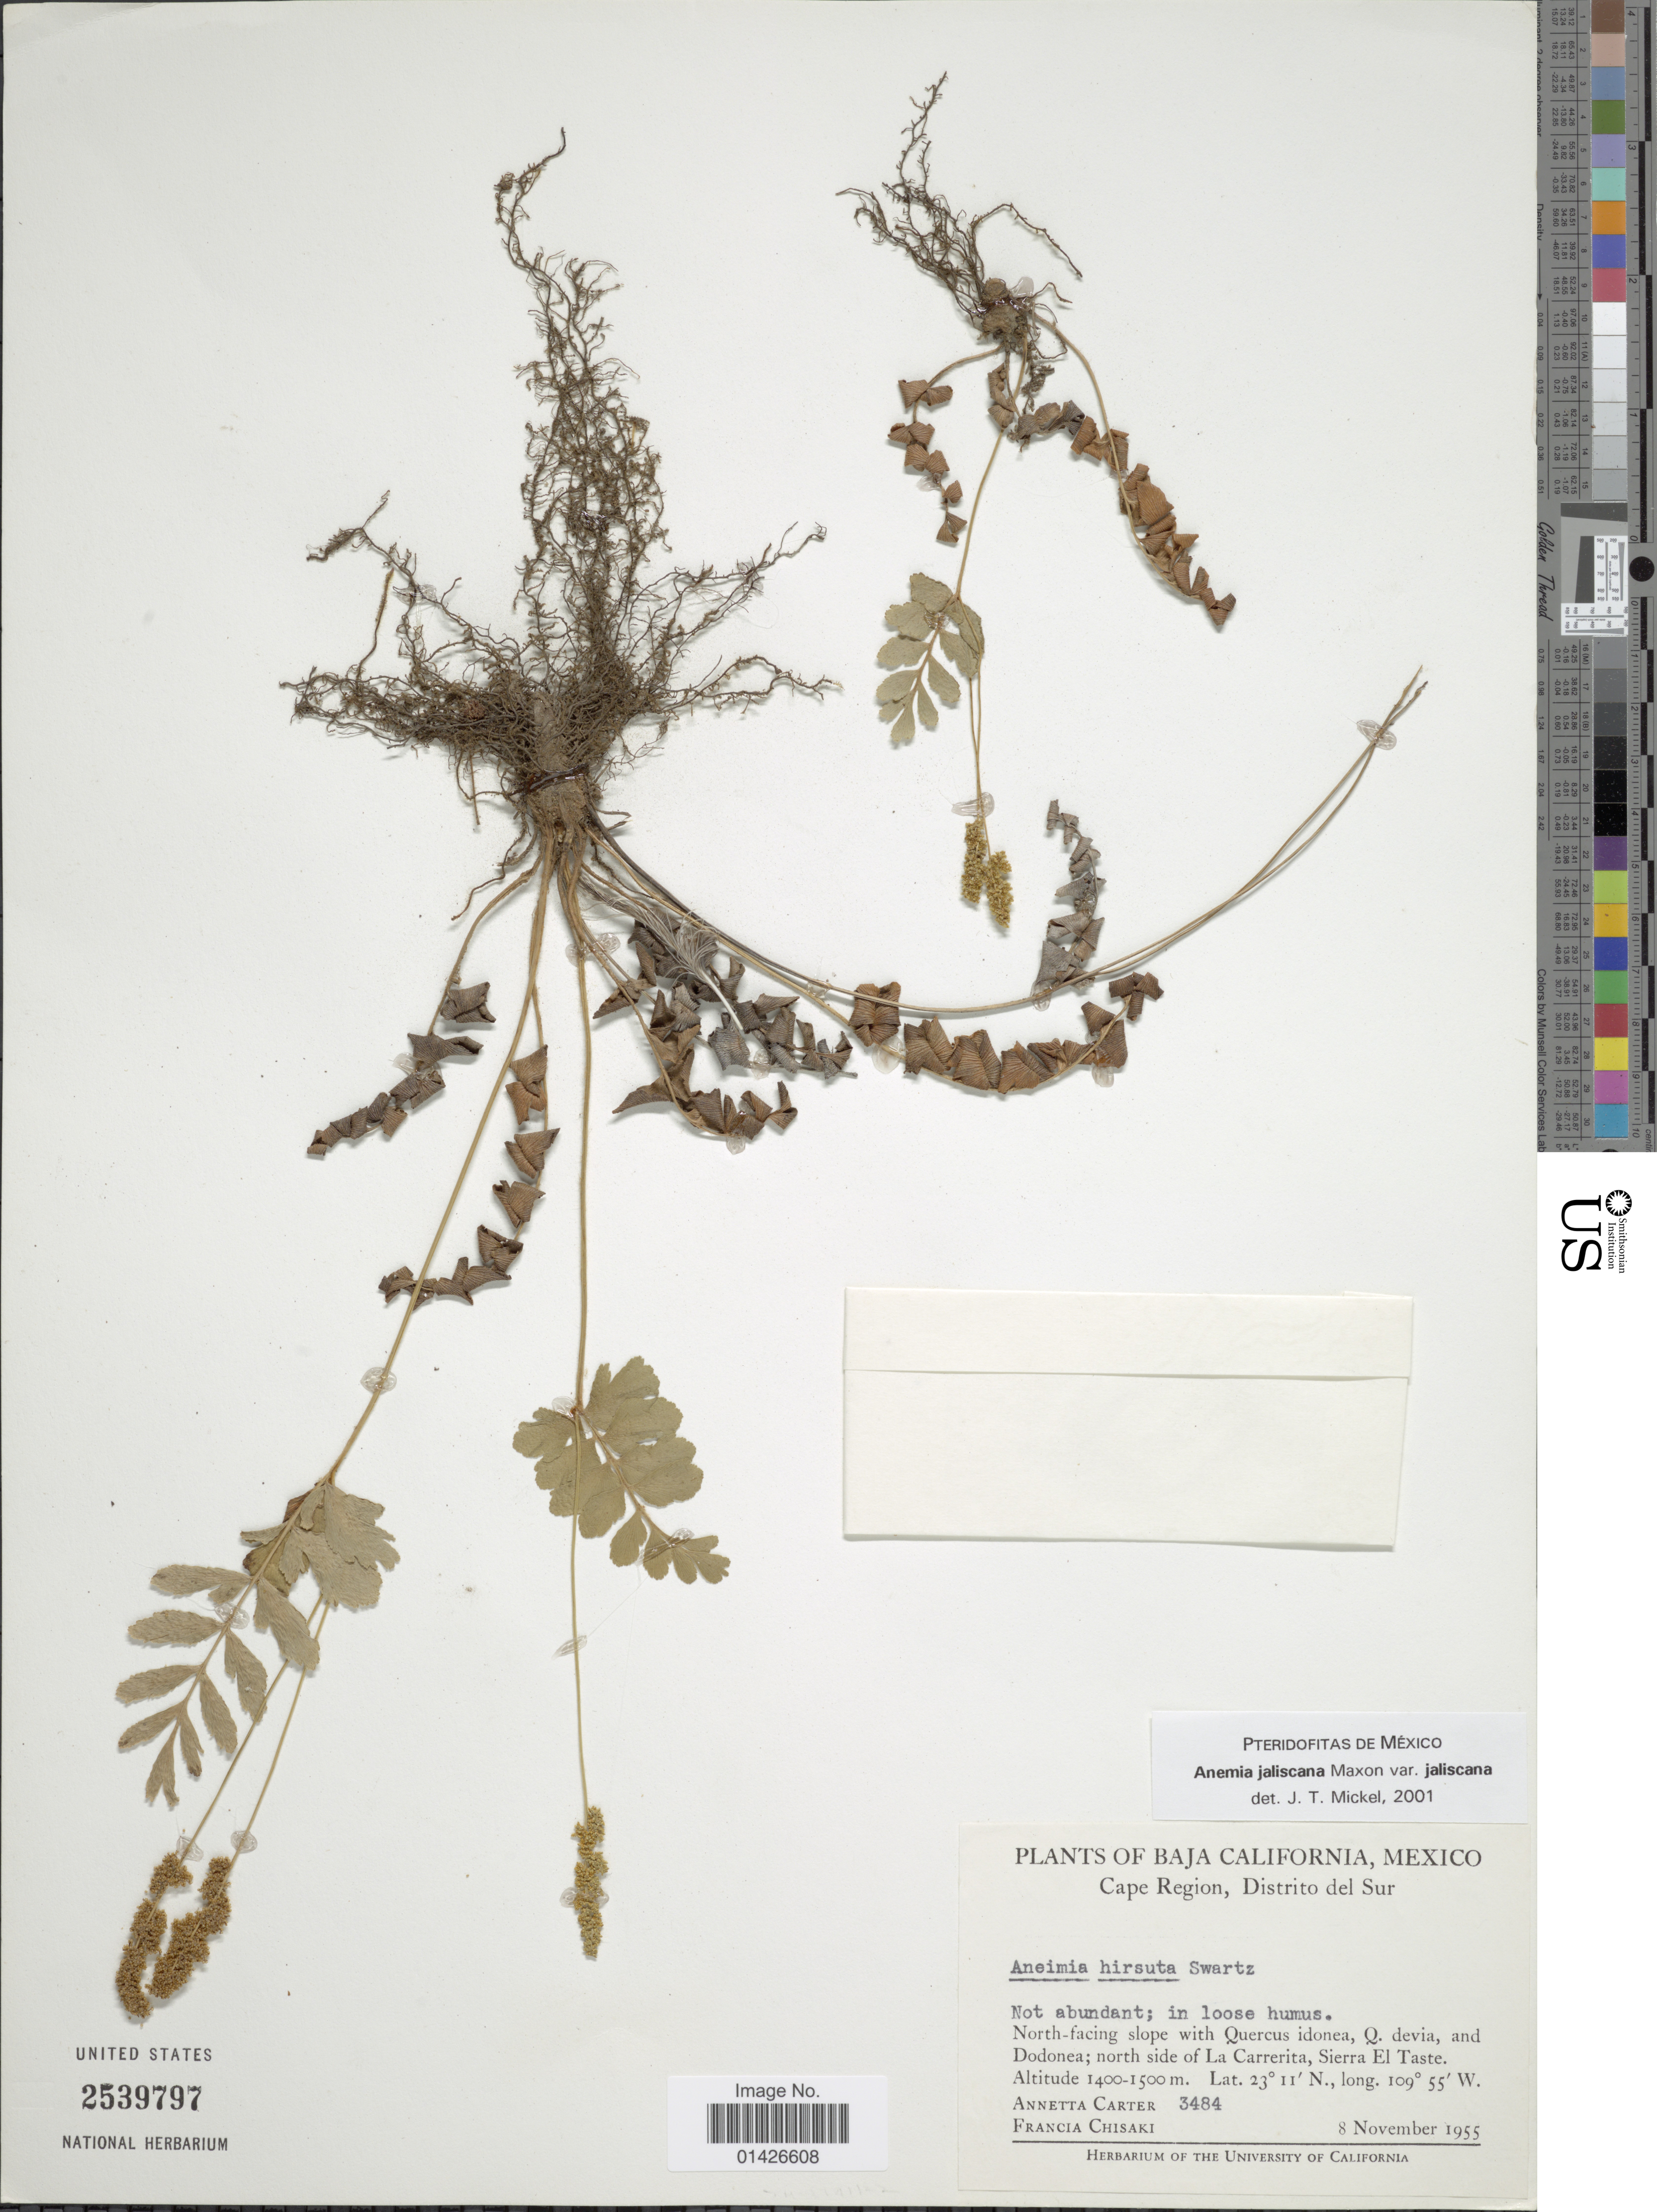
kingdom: Plantae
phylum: Tracheophyta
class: Polypodiopsida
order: Schizaeales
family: Anemiaceae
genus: Anemia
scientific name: Anemia jaliscana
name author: Maxon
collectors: A. Carter & F. Chisaki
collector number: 3484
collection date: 1955-11-08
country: Mexico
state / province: Baja California Sur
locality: Cape Region, Distrito del Sur, North-facing slope with Quercus idonea, Q. devia, and Dodonea; north side of La Carrerita, Sierra El Taste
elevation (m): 1400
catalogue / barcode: US 2539797